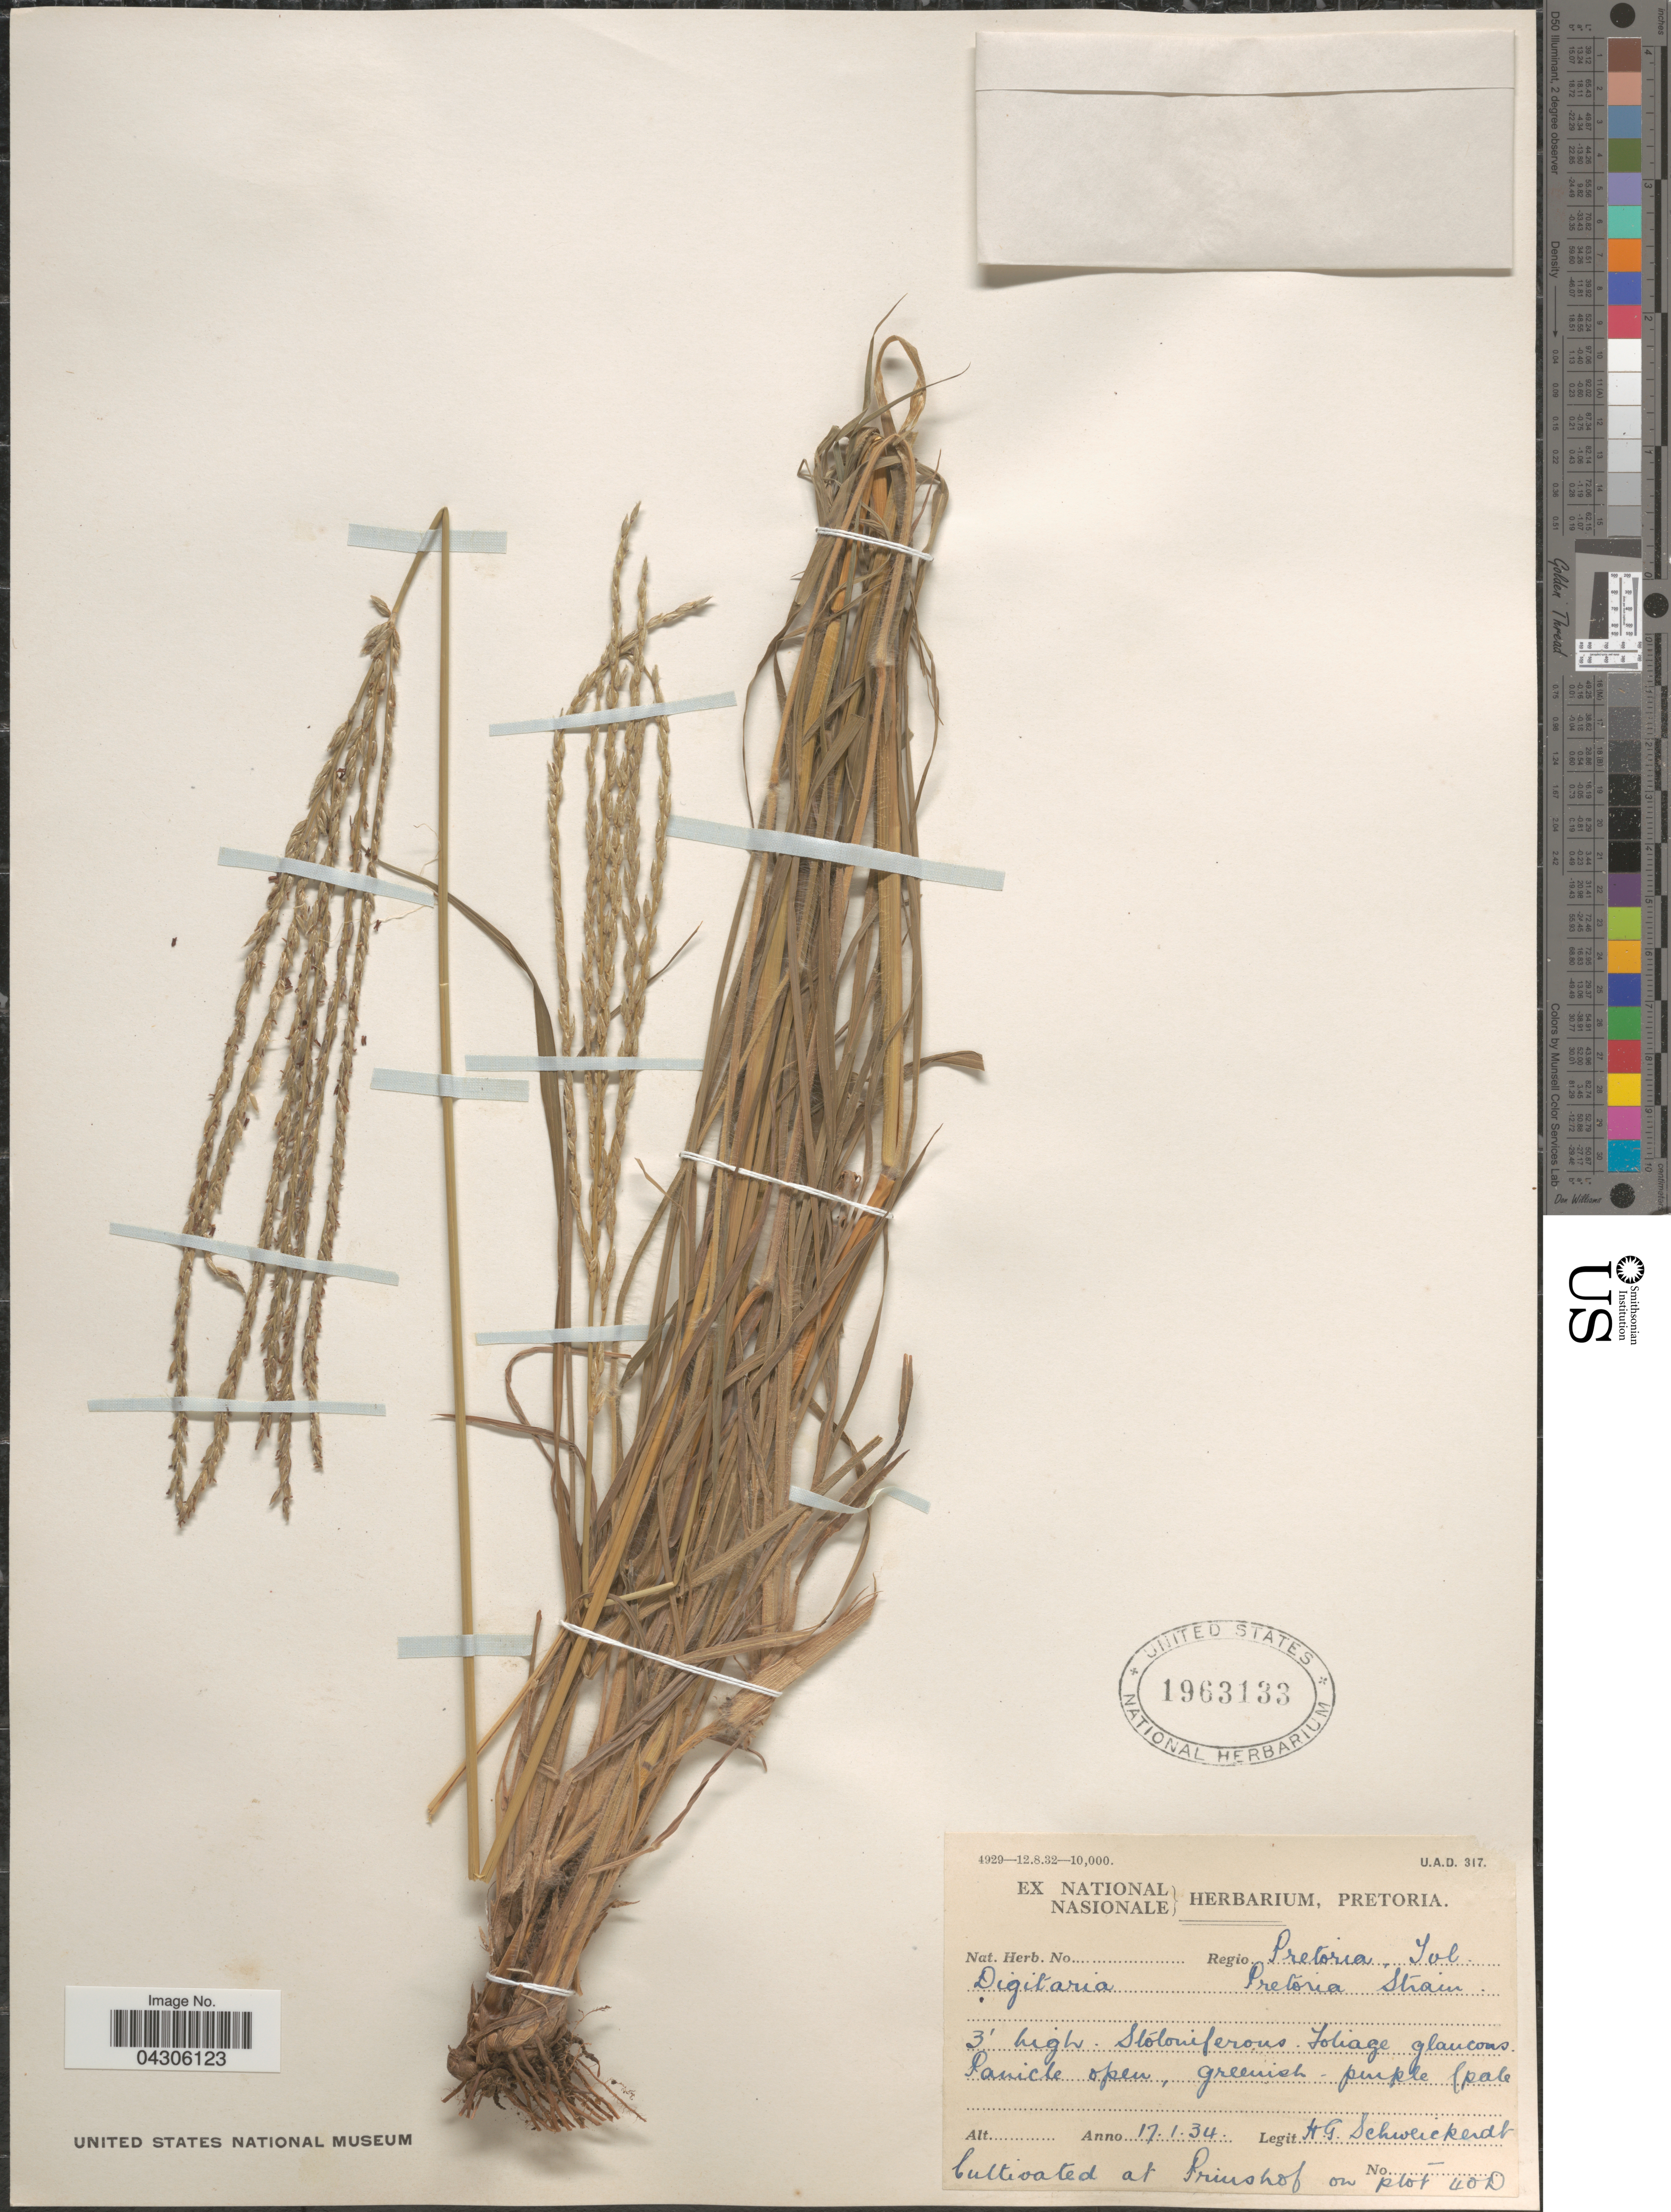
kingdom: Plantae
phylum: Tracheophyta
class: Liliopsida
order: Poales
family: Poaceae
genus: Digitaria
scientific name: Digitaria sp.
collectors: H. Schweickerdt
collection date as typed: Transcribed d/m/y: 17/1/34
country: South Africa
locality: Cultivated at Prinshof on plot 40D.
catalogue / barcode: US 1963133